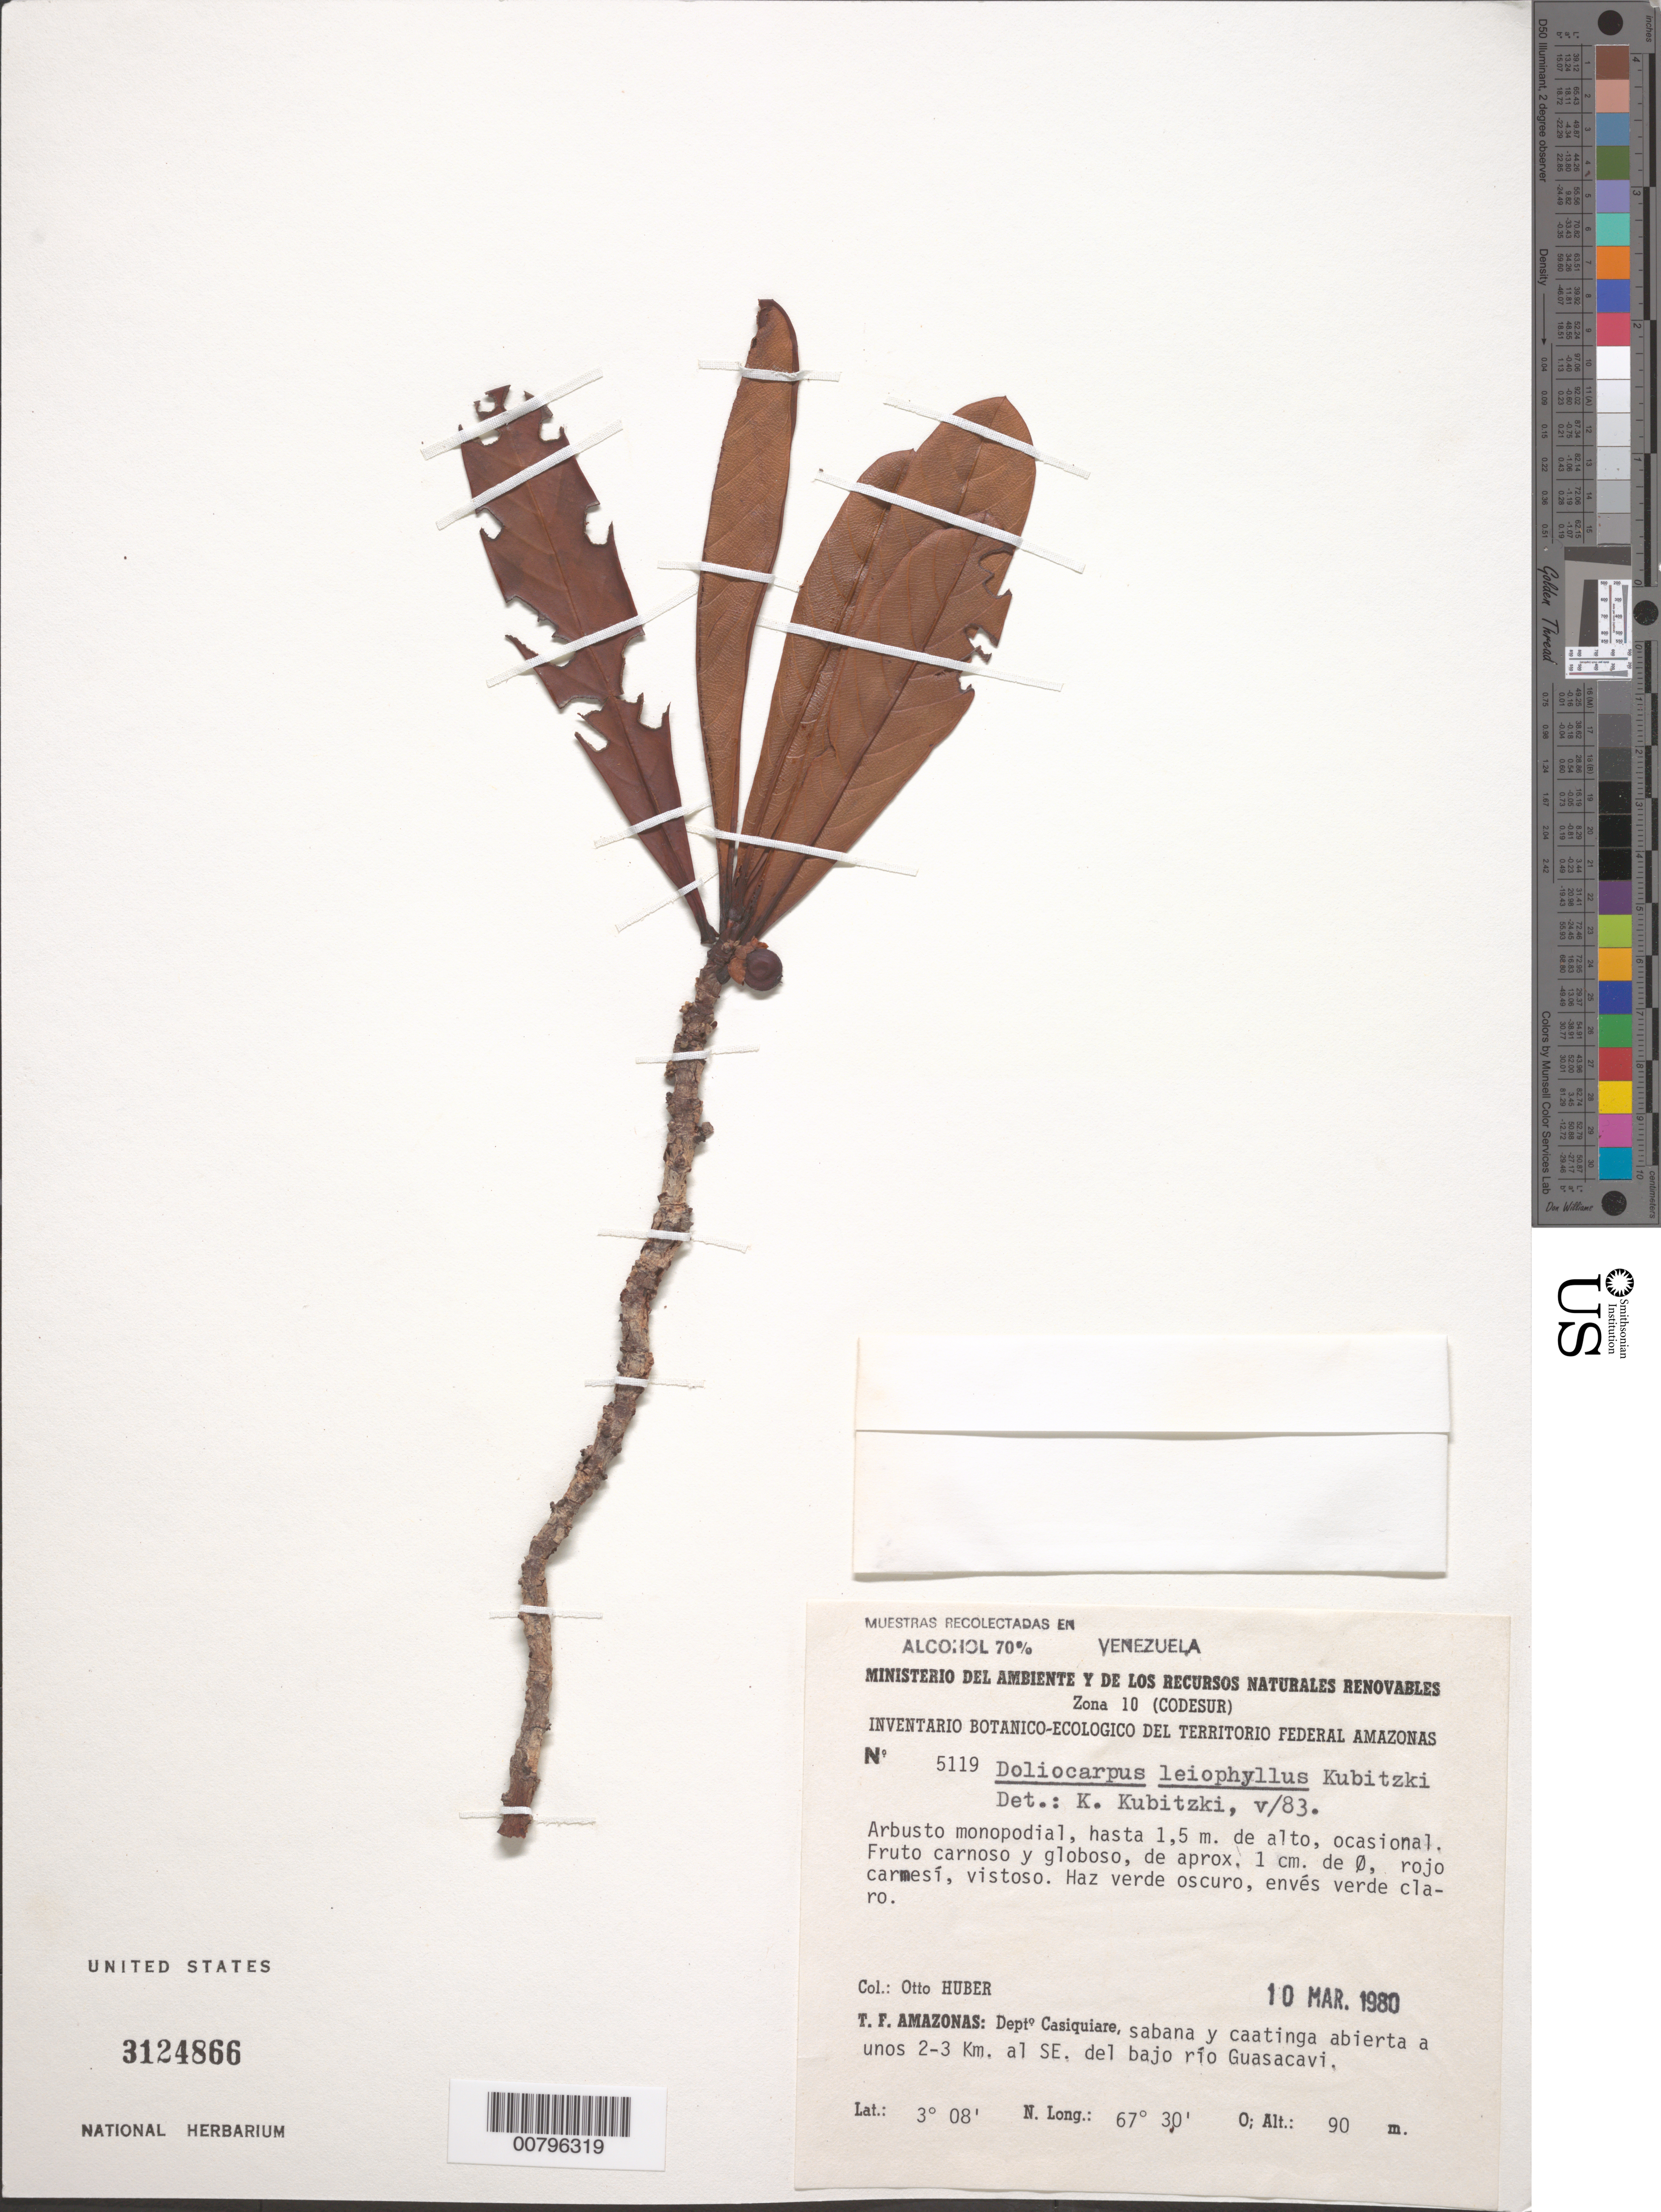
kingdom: Plantae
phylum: Tracheophyta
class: Magnoliopsida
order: Dilleniales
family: Dilleniaceae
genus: Doliocarpus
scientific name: Doliocarpus leiophyllus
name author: Kubitzki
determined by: Kubitzki, Klaus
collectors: O. Huber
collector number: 5119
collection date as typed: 10-Mar-80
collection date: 1980-03-10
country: Venezuela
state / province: Amazonas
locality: Río Guasacavi, 2-3 km al SE del bajo rio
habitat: Savana y caatinga abierta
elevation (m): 90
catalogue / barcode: US 3124866